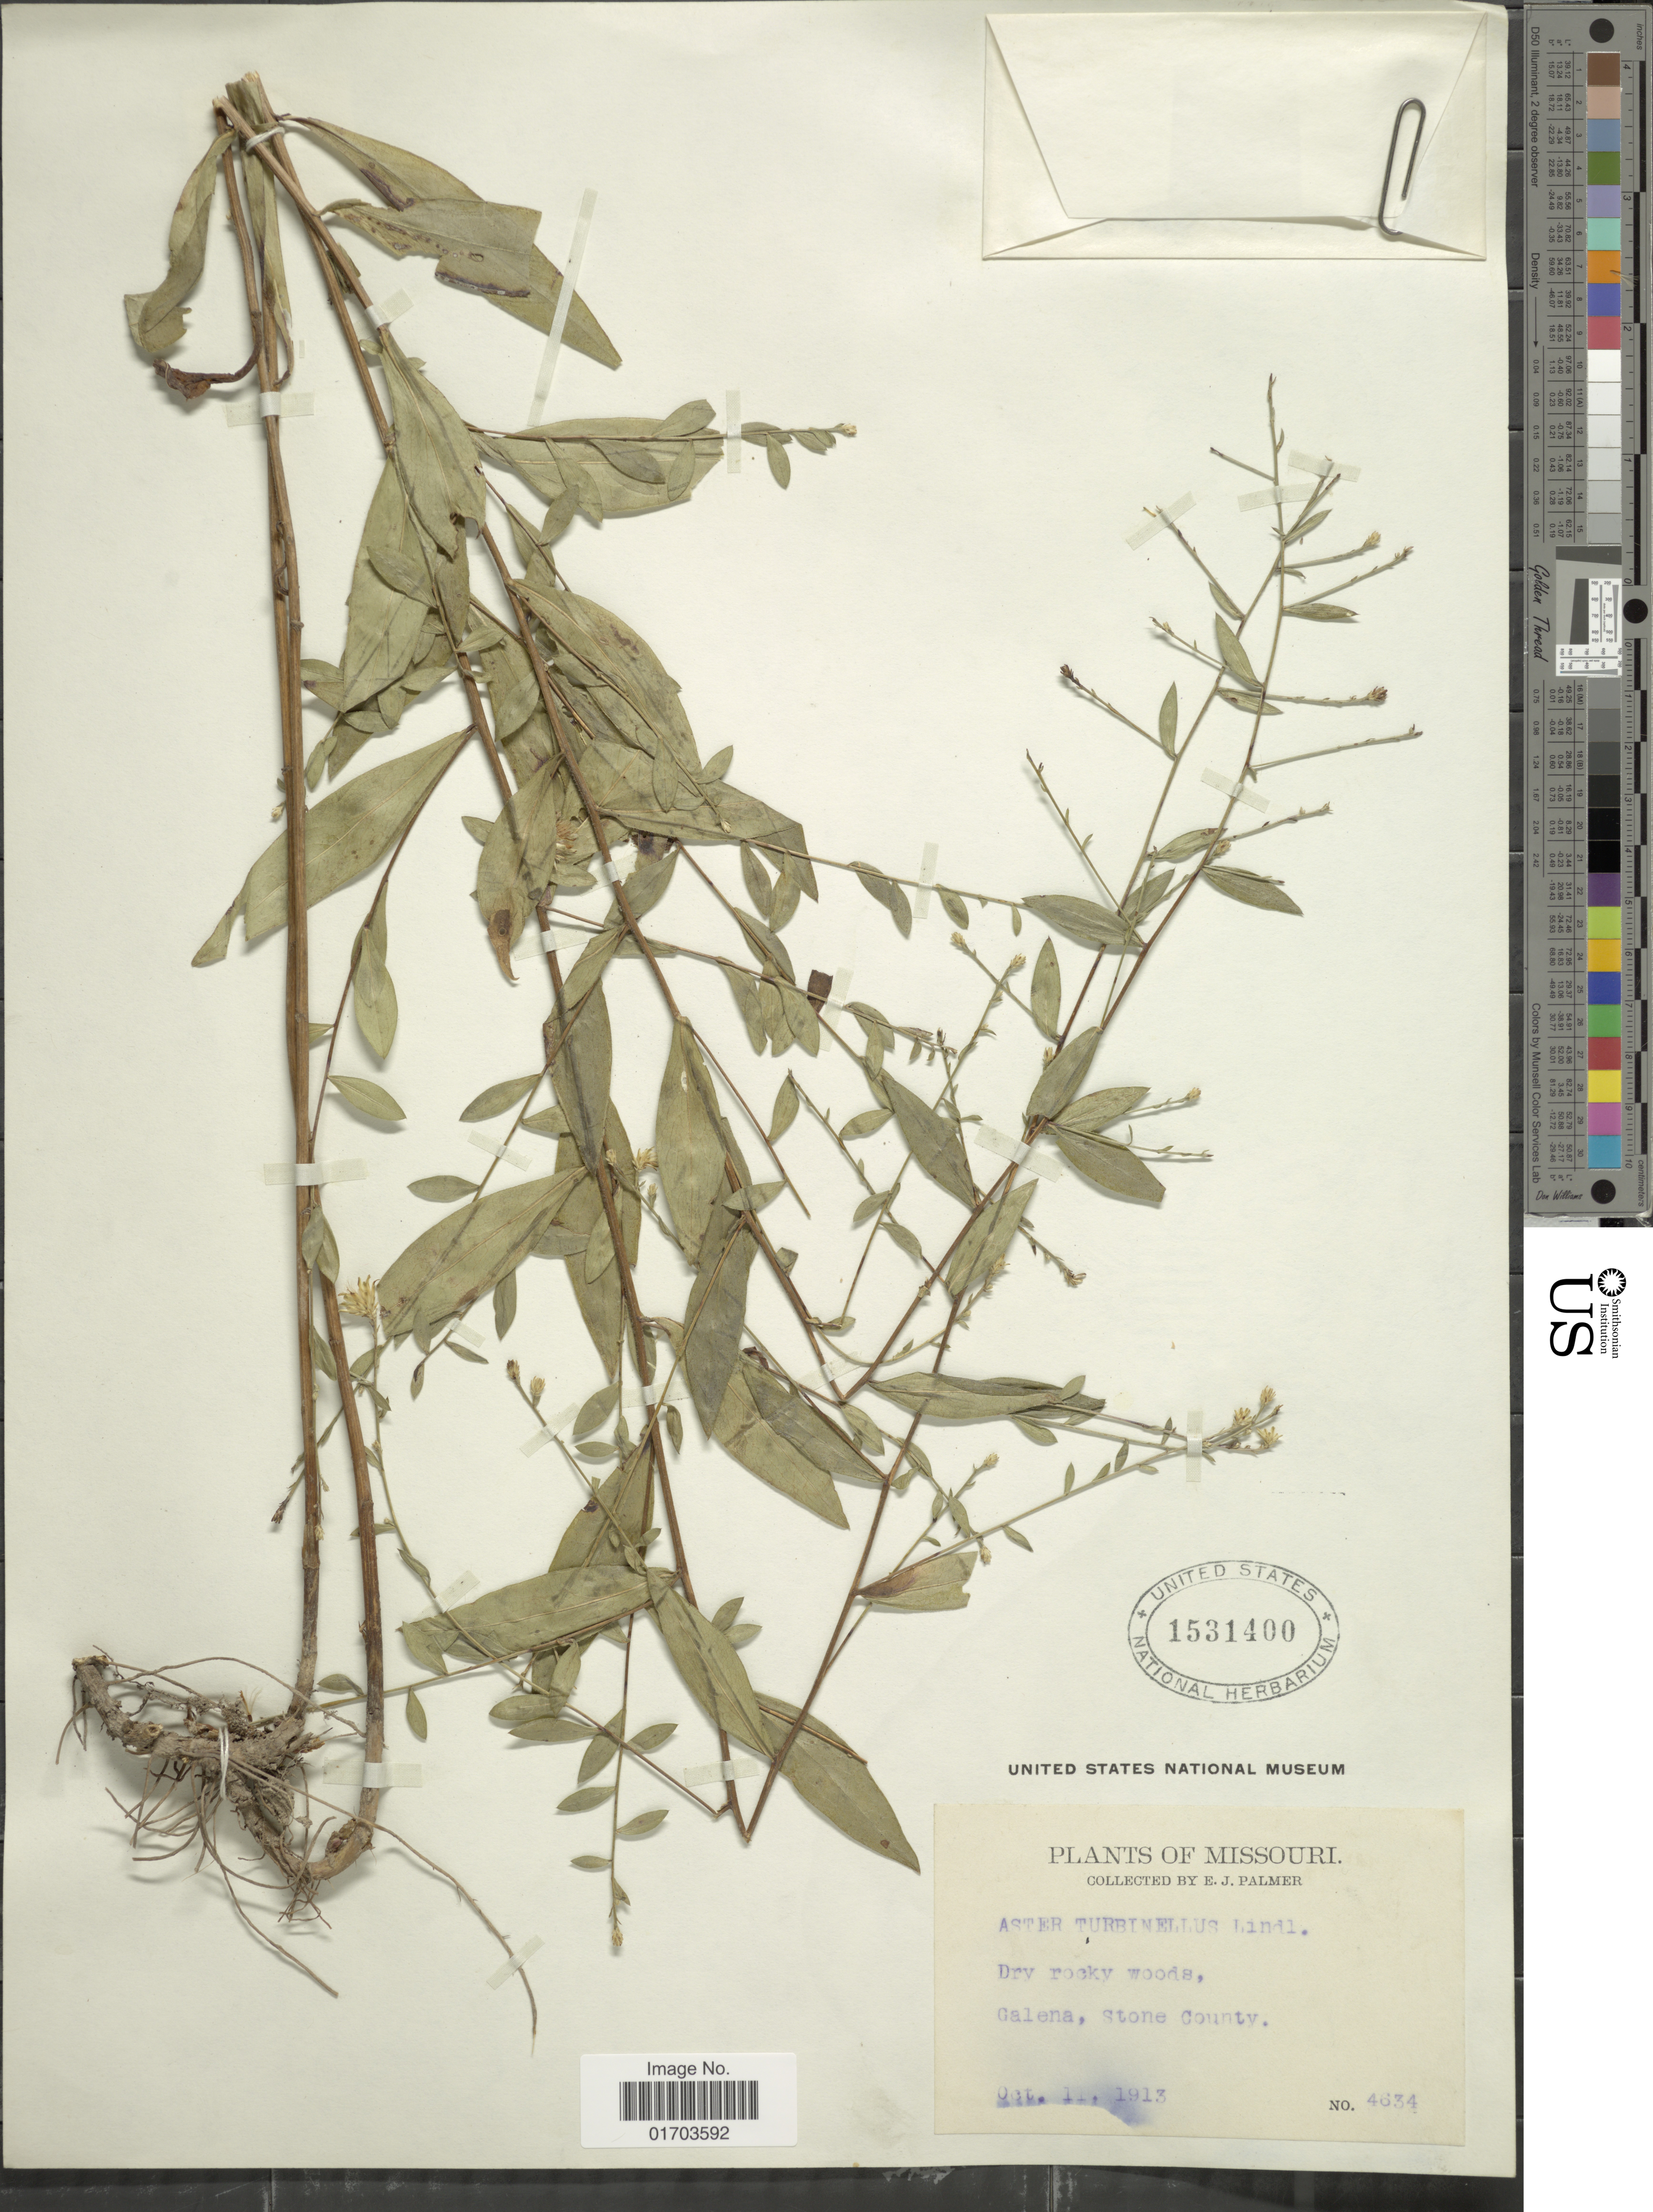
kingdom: Plantae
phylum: Tracheophyta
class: Magnoliopsida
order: Asterales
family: Asteraceae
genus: Symphyotrichum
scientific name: Symphyotrichum turbinellum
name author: (Lindl.) G.L. Nesom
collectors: E. J. Palmer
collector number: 4634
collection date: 1913-10-11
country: United States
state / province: Missouri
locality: Missouri. Galena, Stone County.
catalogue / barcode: US 1531400